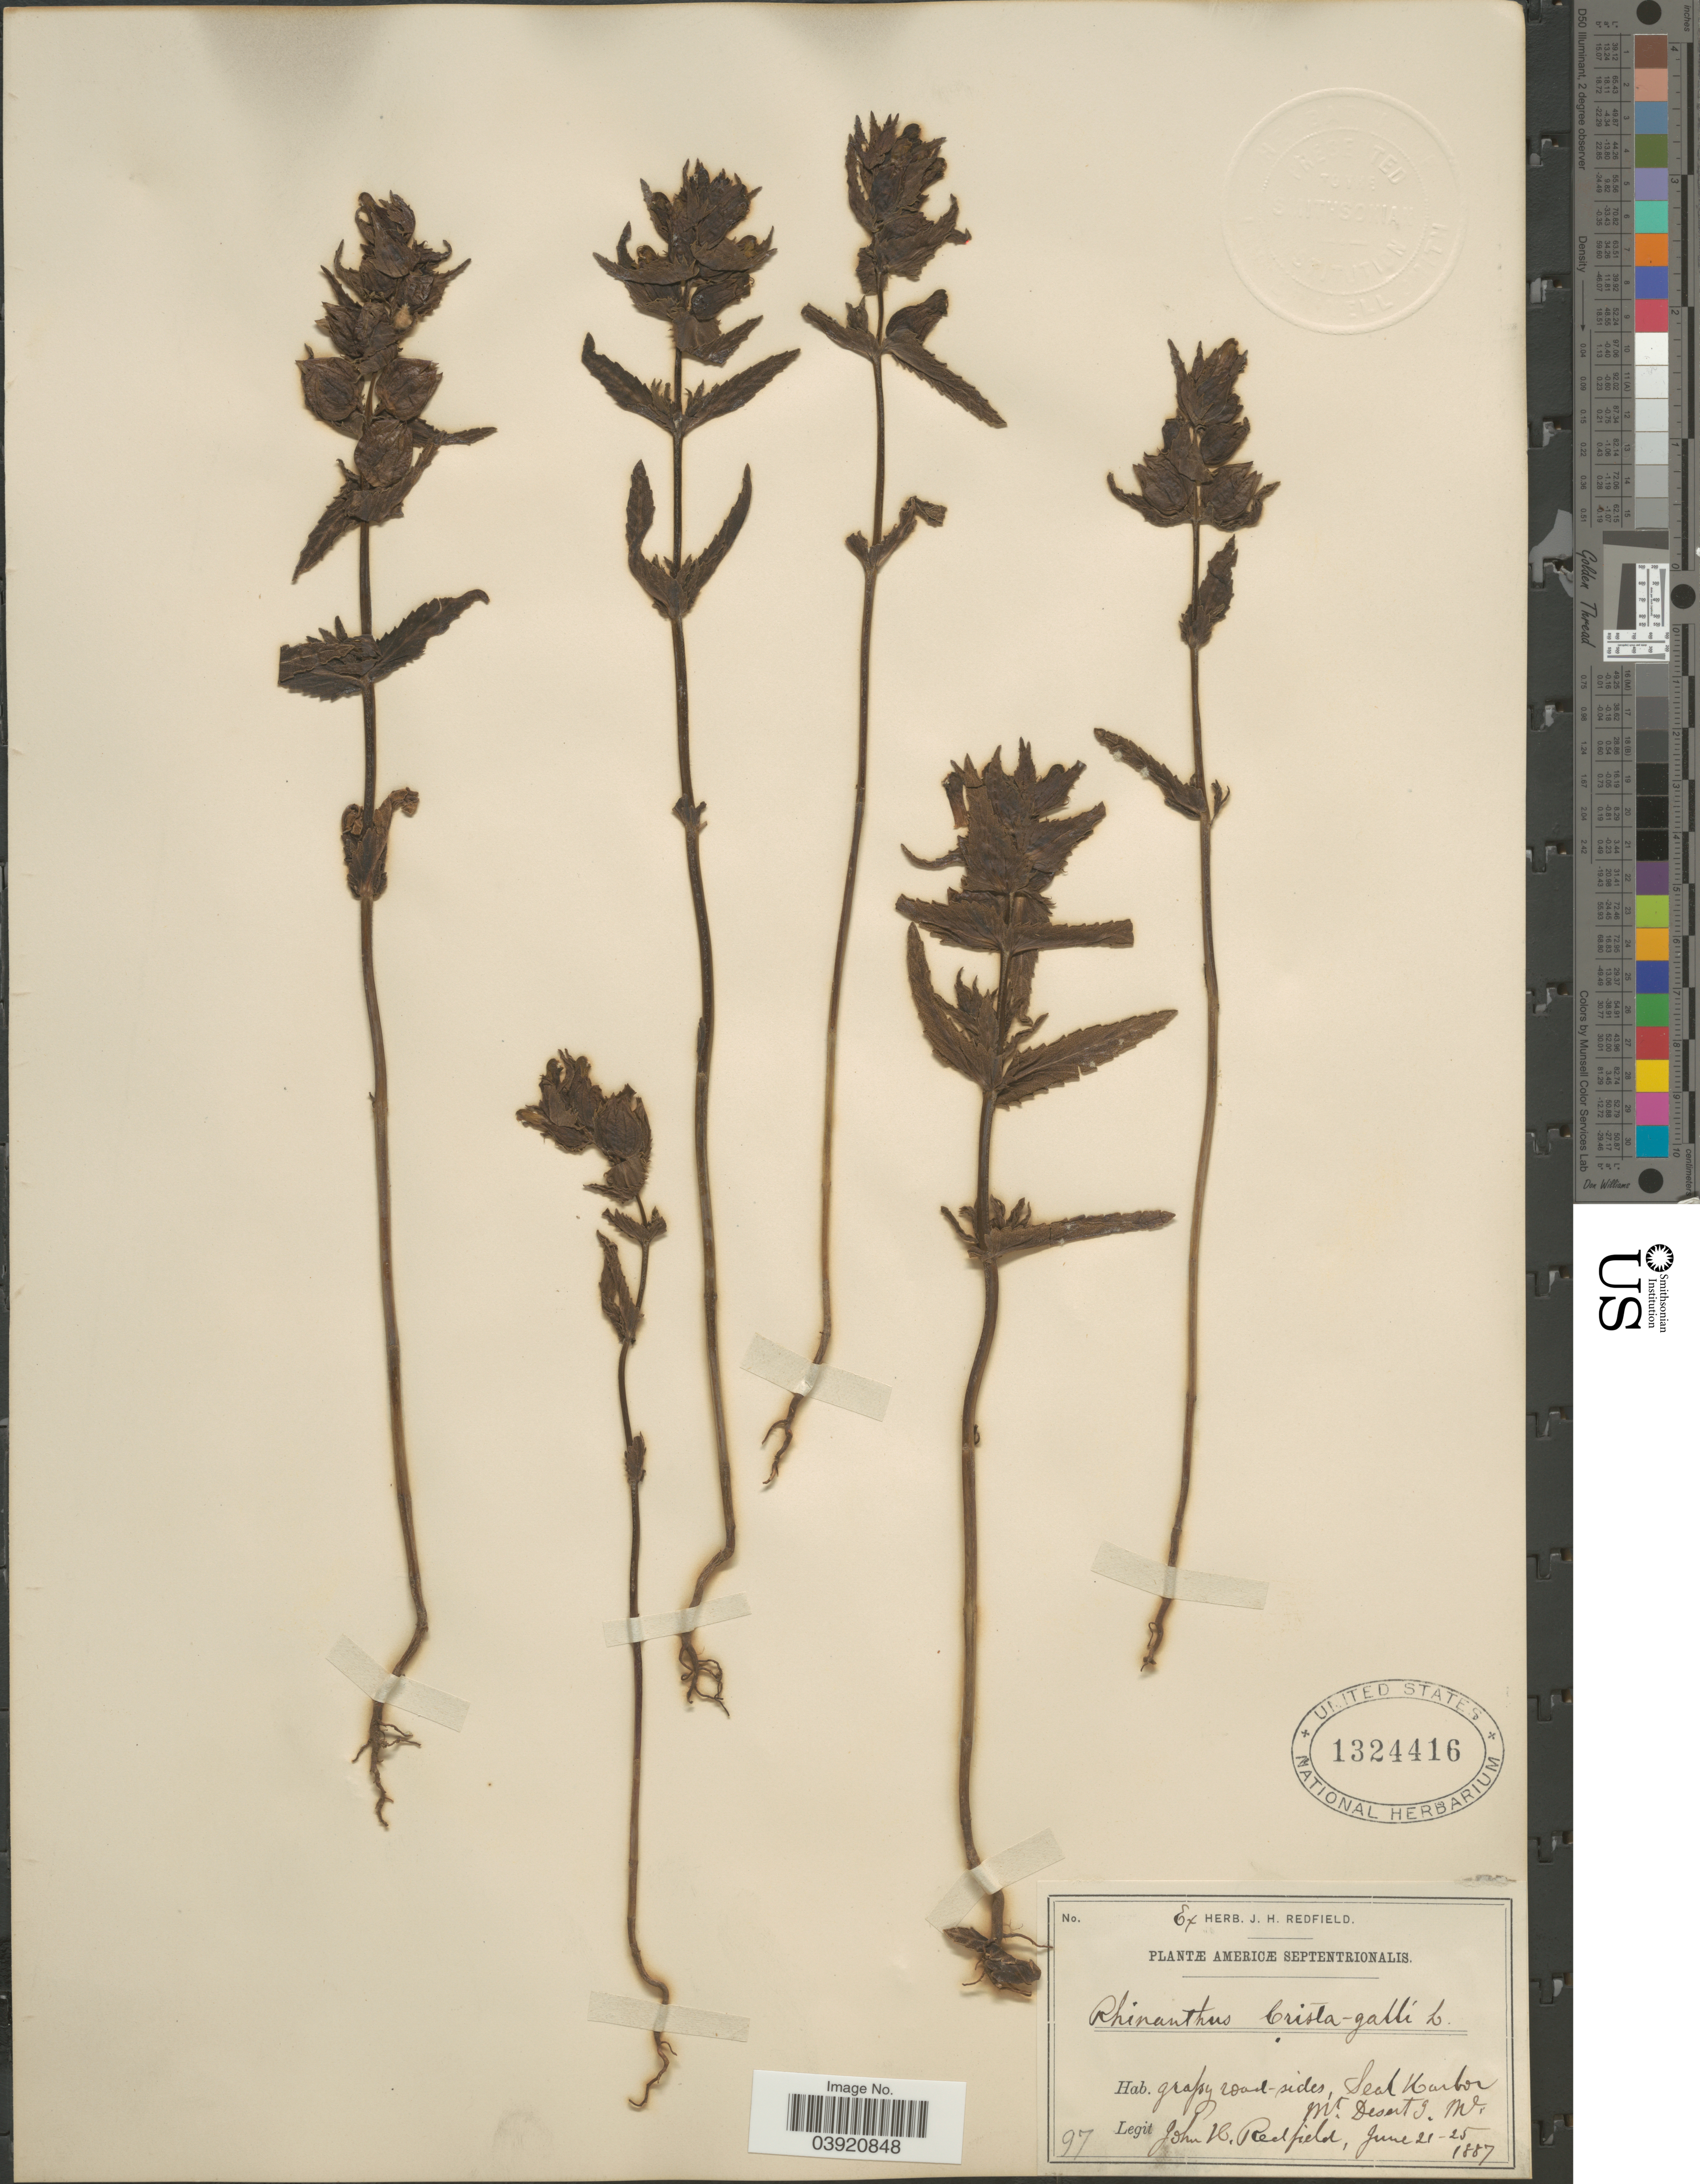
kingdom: Plantae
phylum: Tracheophyta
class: Magnoliopsida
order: Lamiales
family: Orobanchaceae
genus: Rhinanthus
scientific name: Rhinanthus crista-galli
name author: L.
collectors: J. Redfield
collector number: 97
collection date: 1887-06-21/1887-06-25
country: United States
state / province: Nevada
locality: Americæ Septentrionalis. Grassy road-sides, Seal Harbor. Mt Desert G NV.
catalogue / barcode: US 1324416